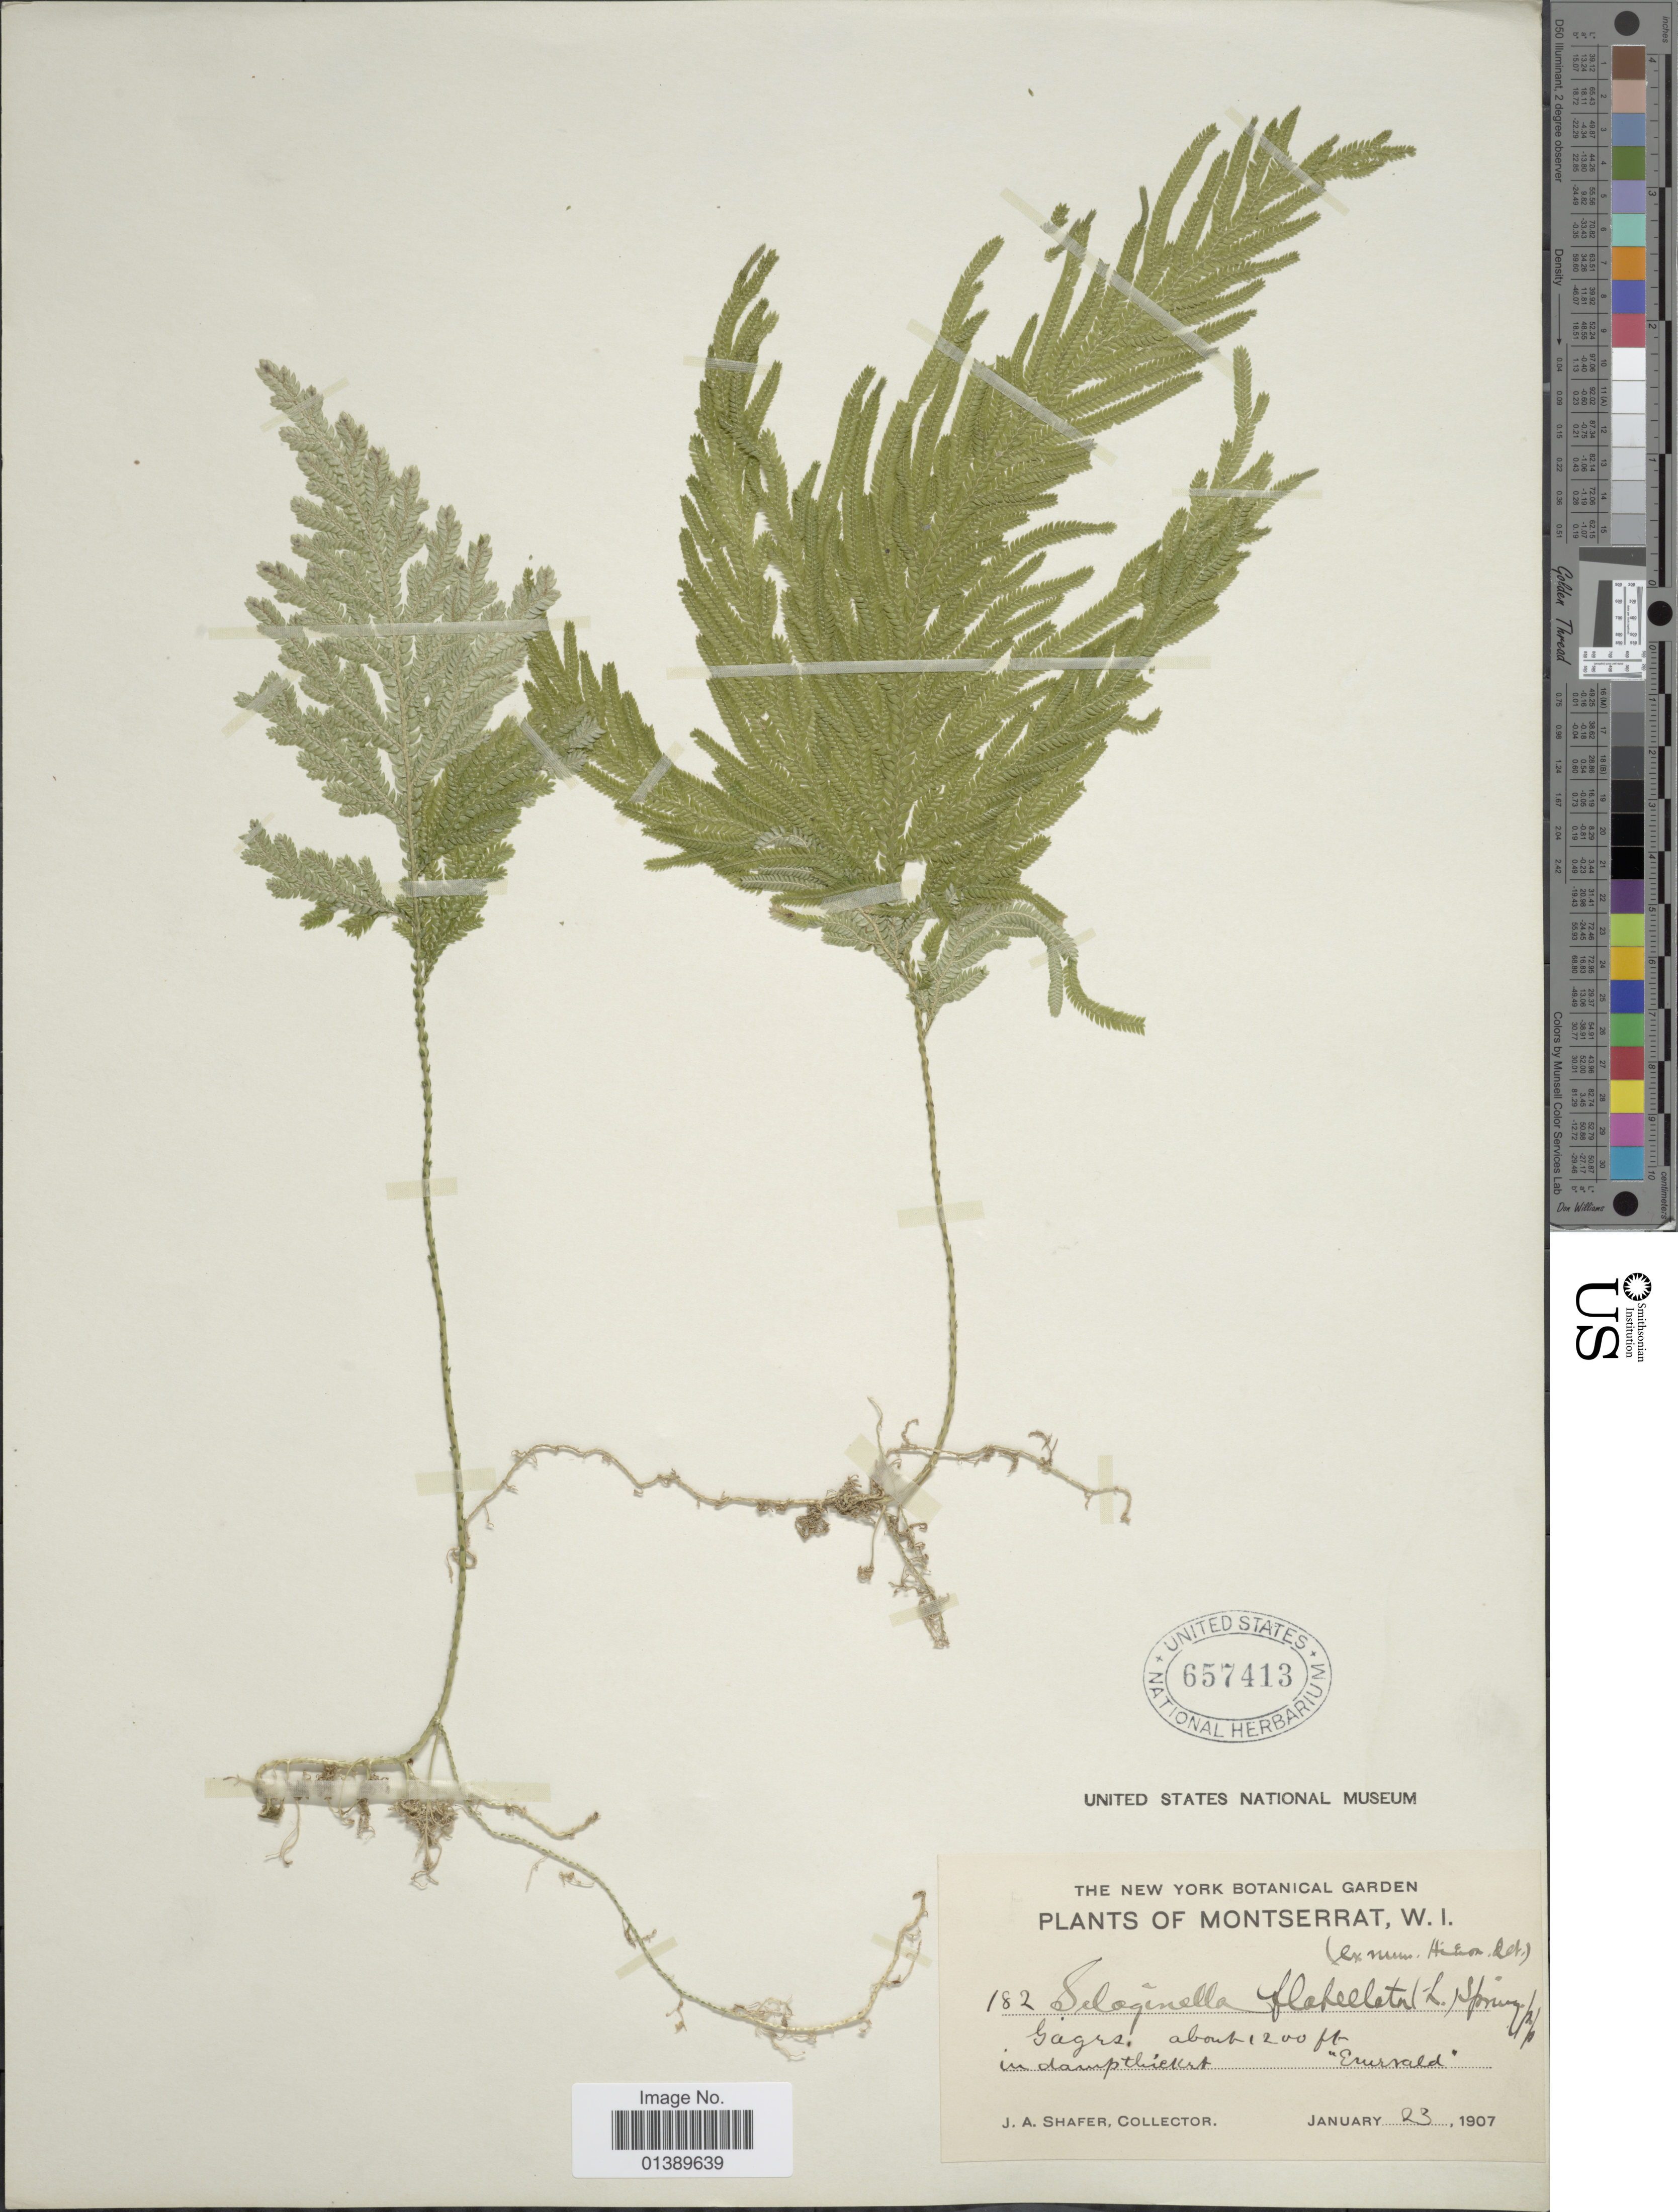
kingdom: Plantae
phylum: Tracheophyta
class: Lycopodiopsida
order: Selaginellales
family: Selaginellaceae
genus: Selaginella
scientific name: Selaginella flabellata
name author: L.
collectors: J. A. Shafer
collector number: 182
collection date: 1907-01-23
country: Montserrat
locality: Gagrs.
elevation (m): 366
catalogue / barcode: US 657413